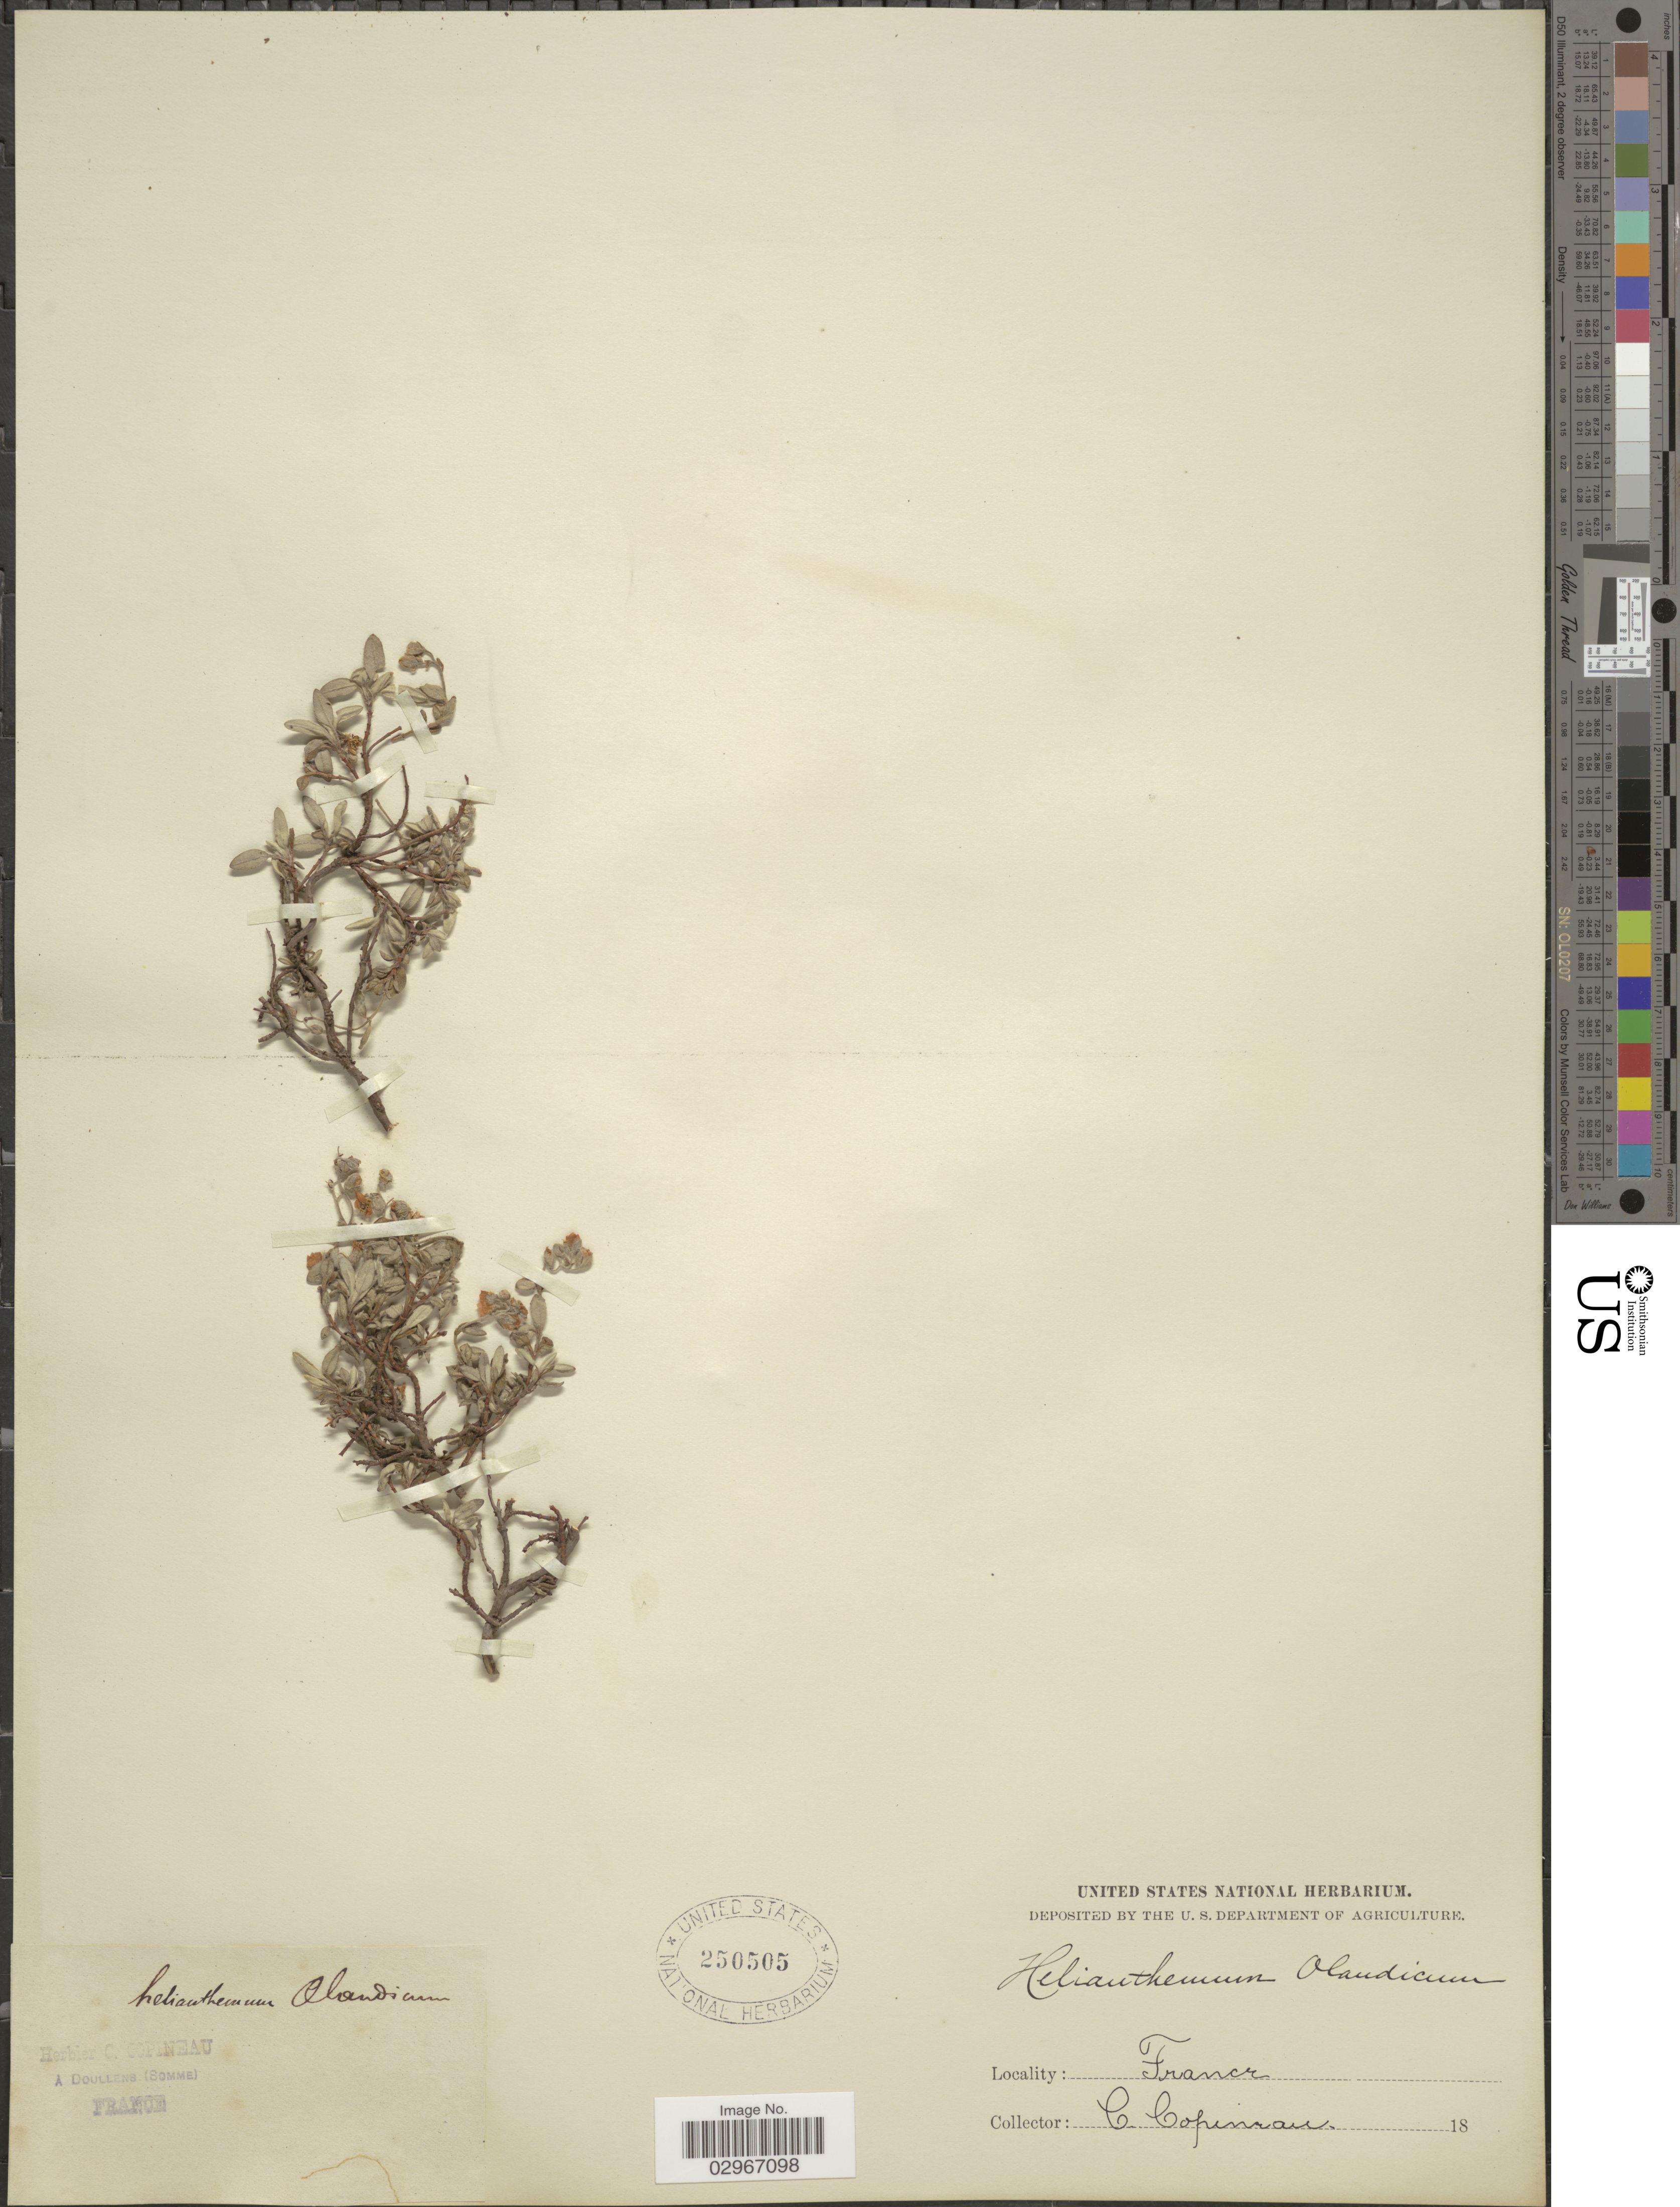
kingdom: Plantae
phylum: Tracheophyta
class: Magnoliopsida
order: Malvales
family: Cistaceae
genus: Helianthemum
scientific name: Helianthemum oelandicum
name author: (L.) DC.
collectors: C. Copineau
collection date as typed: Transcribed d/m/y: //18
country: France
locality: A Doullens (Somme).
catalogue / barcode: US 250505